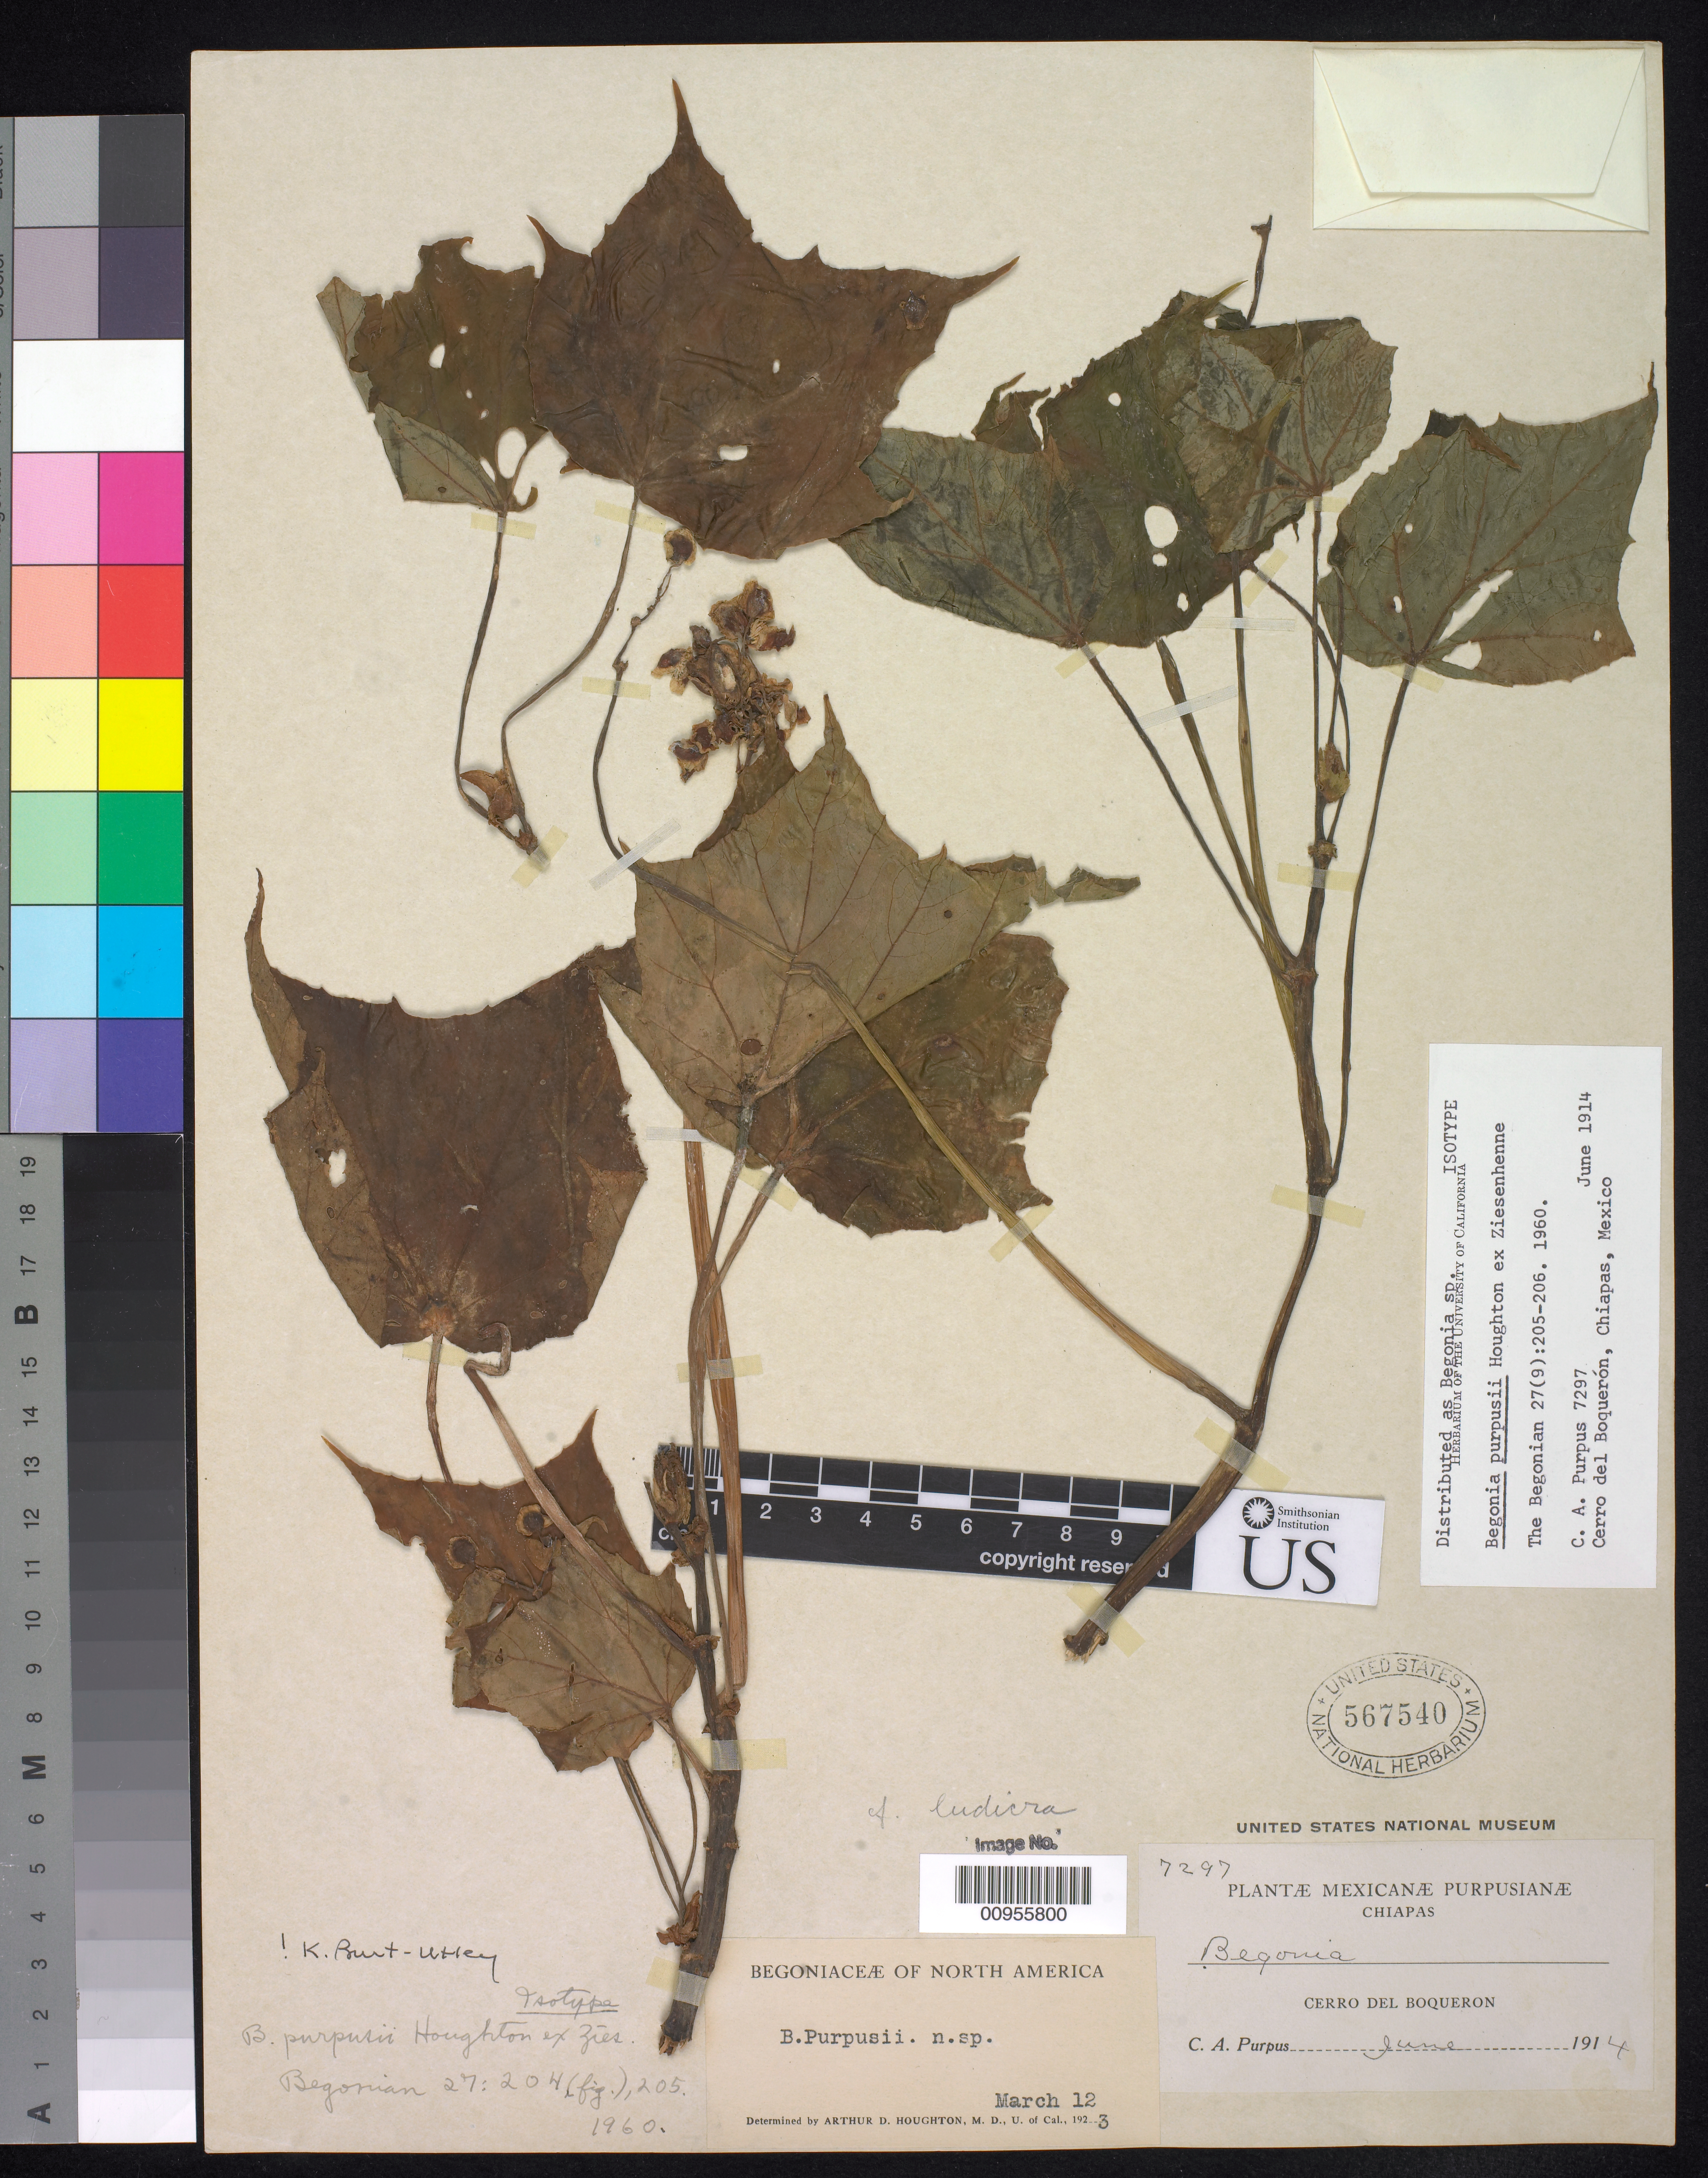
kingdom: Plantae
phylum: Tracheophyta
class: Magnoliopsida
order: Cucurbitales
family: Begoniaceae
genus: Begonia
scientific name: Begonia purpusii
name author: Houghton ex Ziesenh.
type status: Isotype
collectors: C. A. Purpus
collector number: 7297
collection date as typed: Jun 1914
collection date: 1914-06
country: Mexico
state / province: Chiapas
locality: Cerro de Boqueron.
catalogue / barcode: US 567540